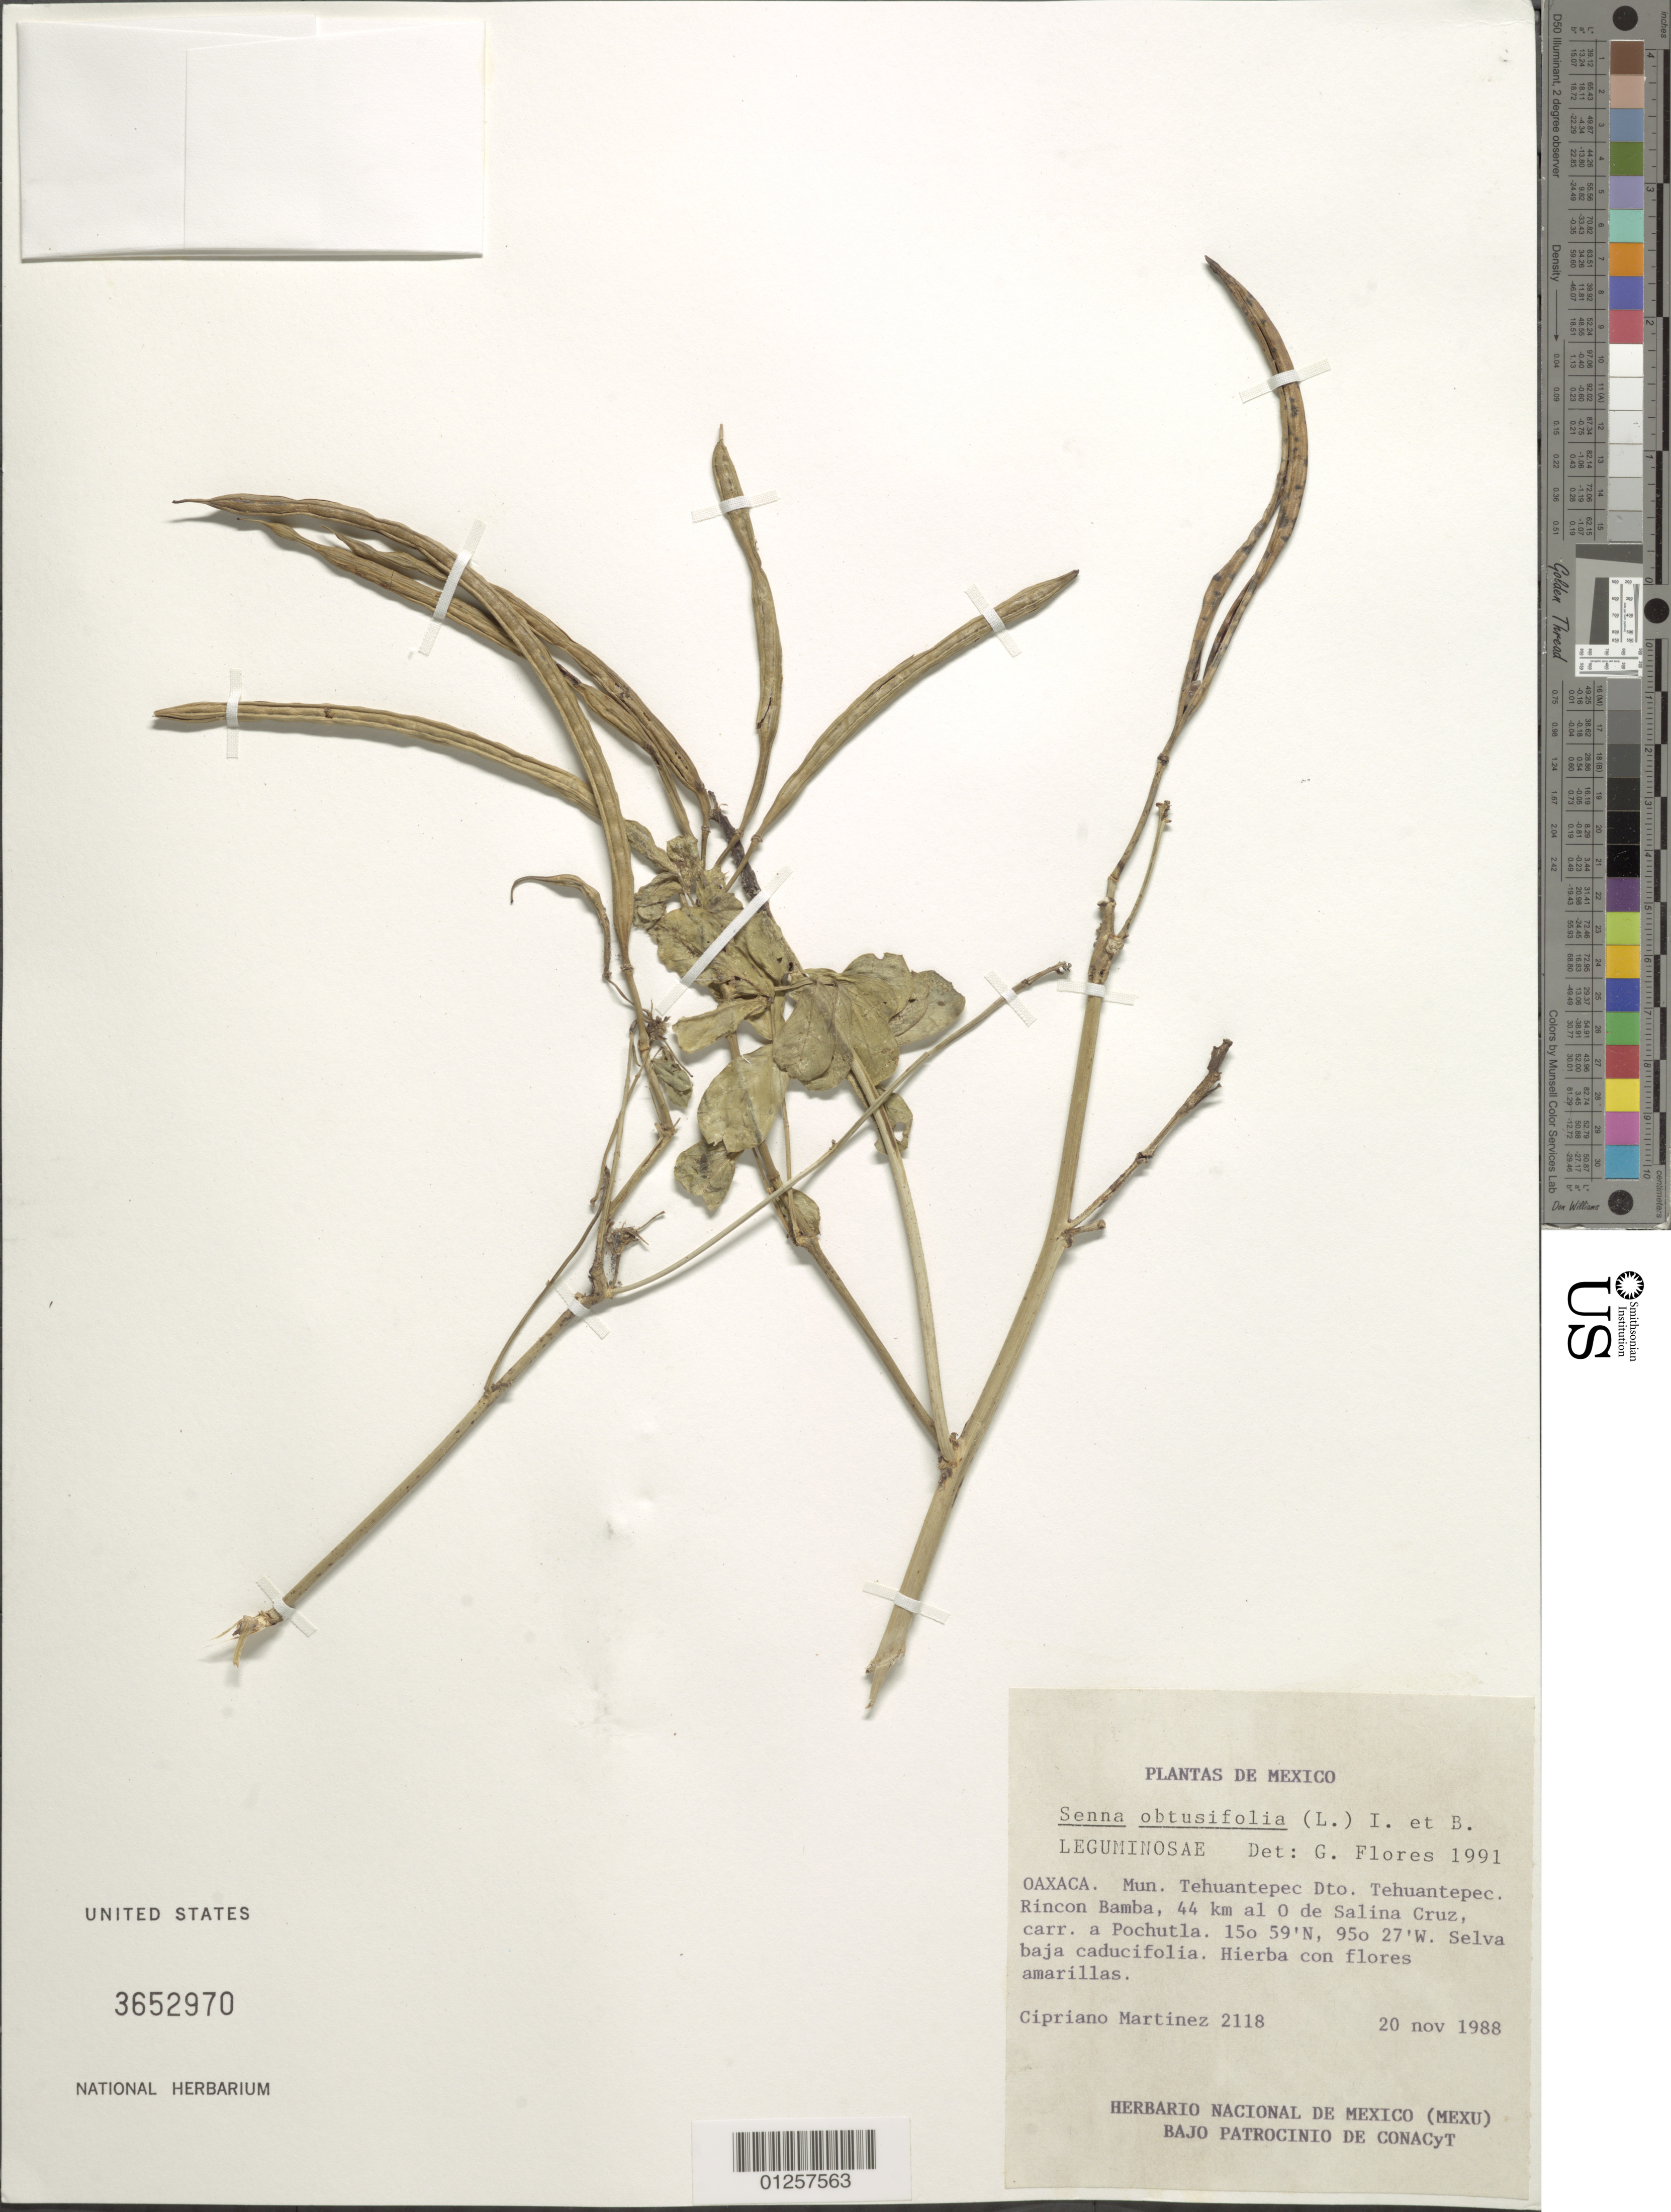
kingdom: Plantae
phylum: Tracheophyta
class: Magnoliopsida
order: Fabales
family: Fabaceae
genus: Senna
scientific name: Senna obtusifolia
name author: (L.) H.S. Irwin & Barneby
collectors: C. Martínez R.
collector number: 2118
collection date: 1988-11-20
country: Mexico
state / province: Oaxaca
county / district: Tehuantepec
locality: Mun. Tehuantepec. Rincon Bamba, 44km al 0 de Salina Cruz, carr a Pochutla. Selva baja caducifolia.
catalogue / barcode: US 3652970